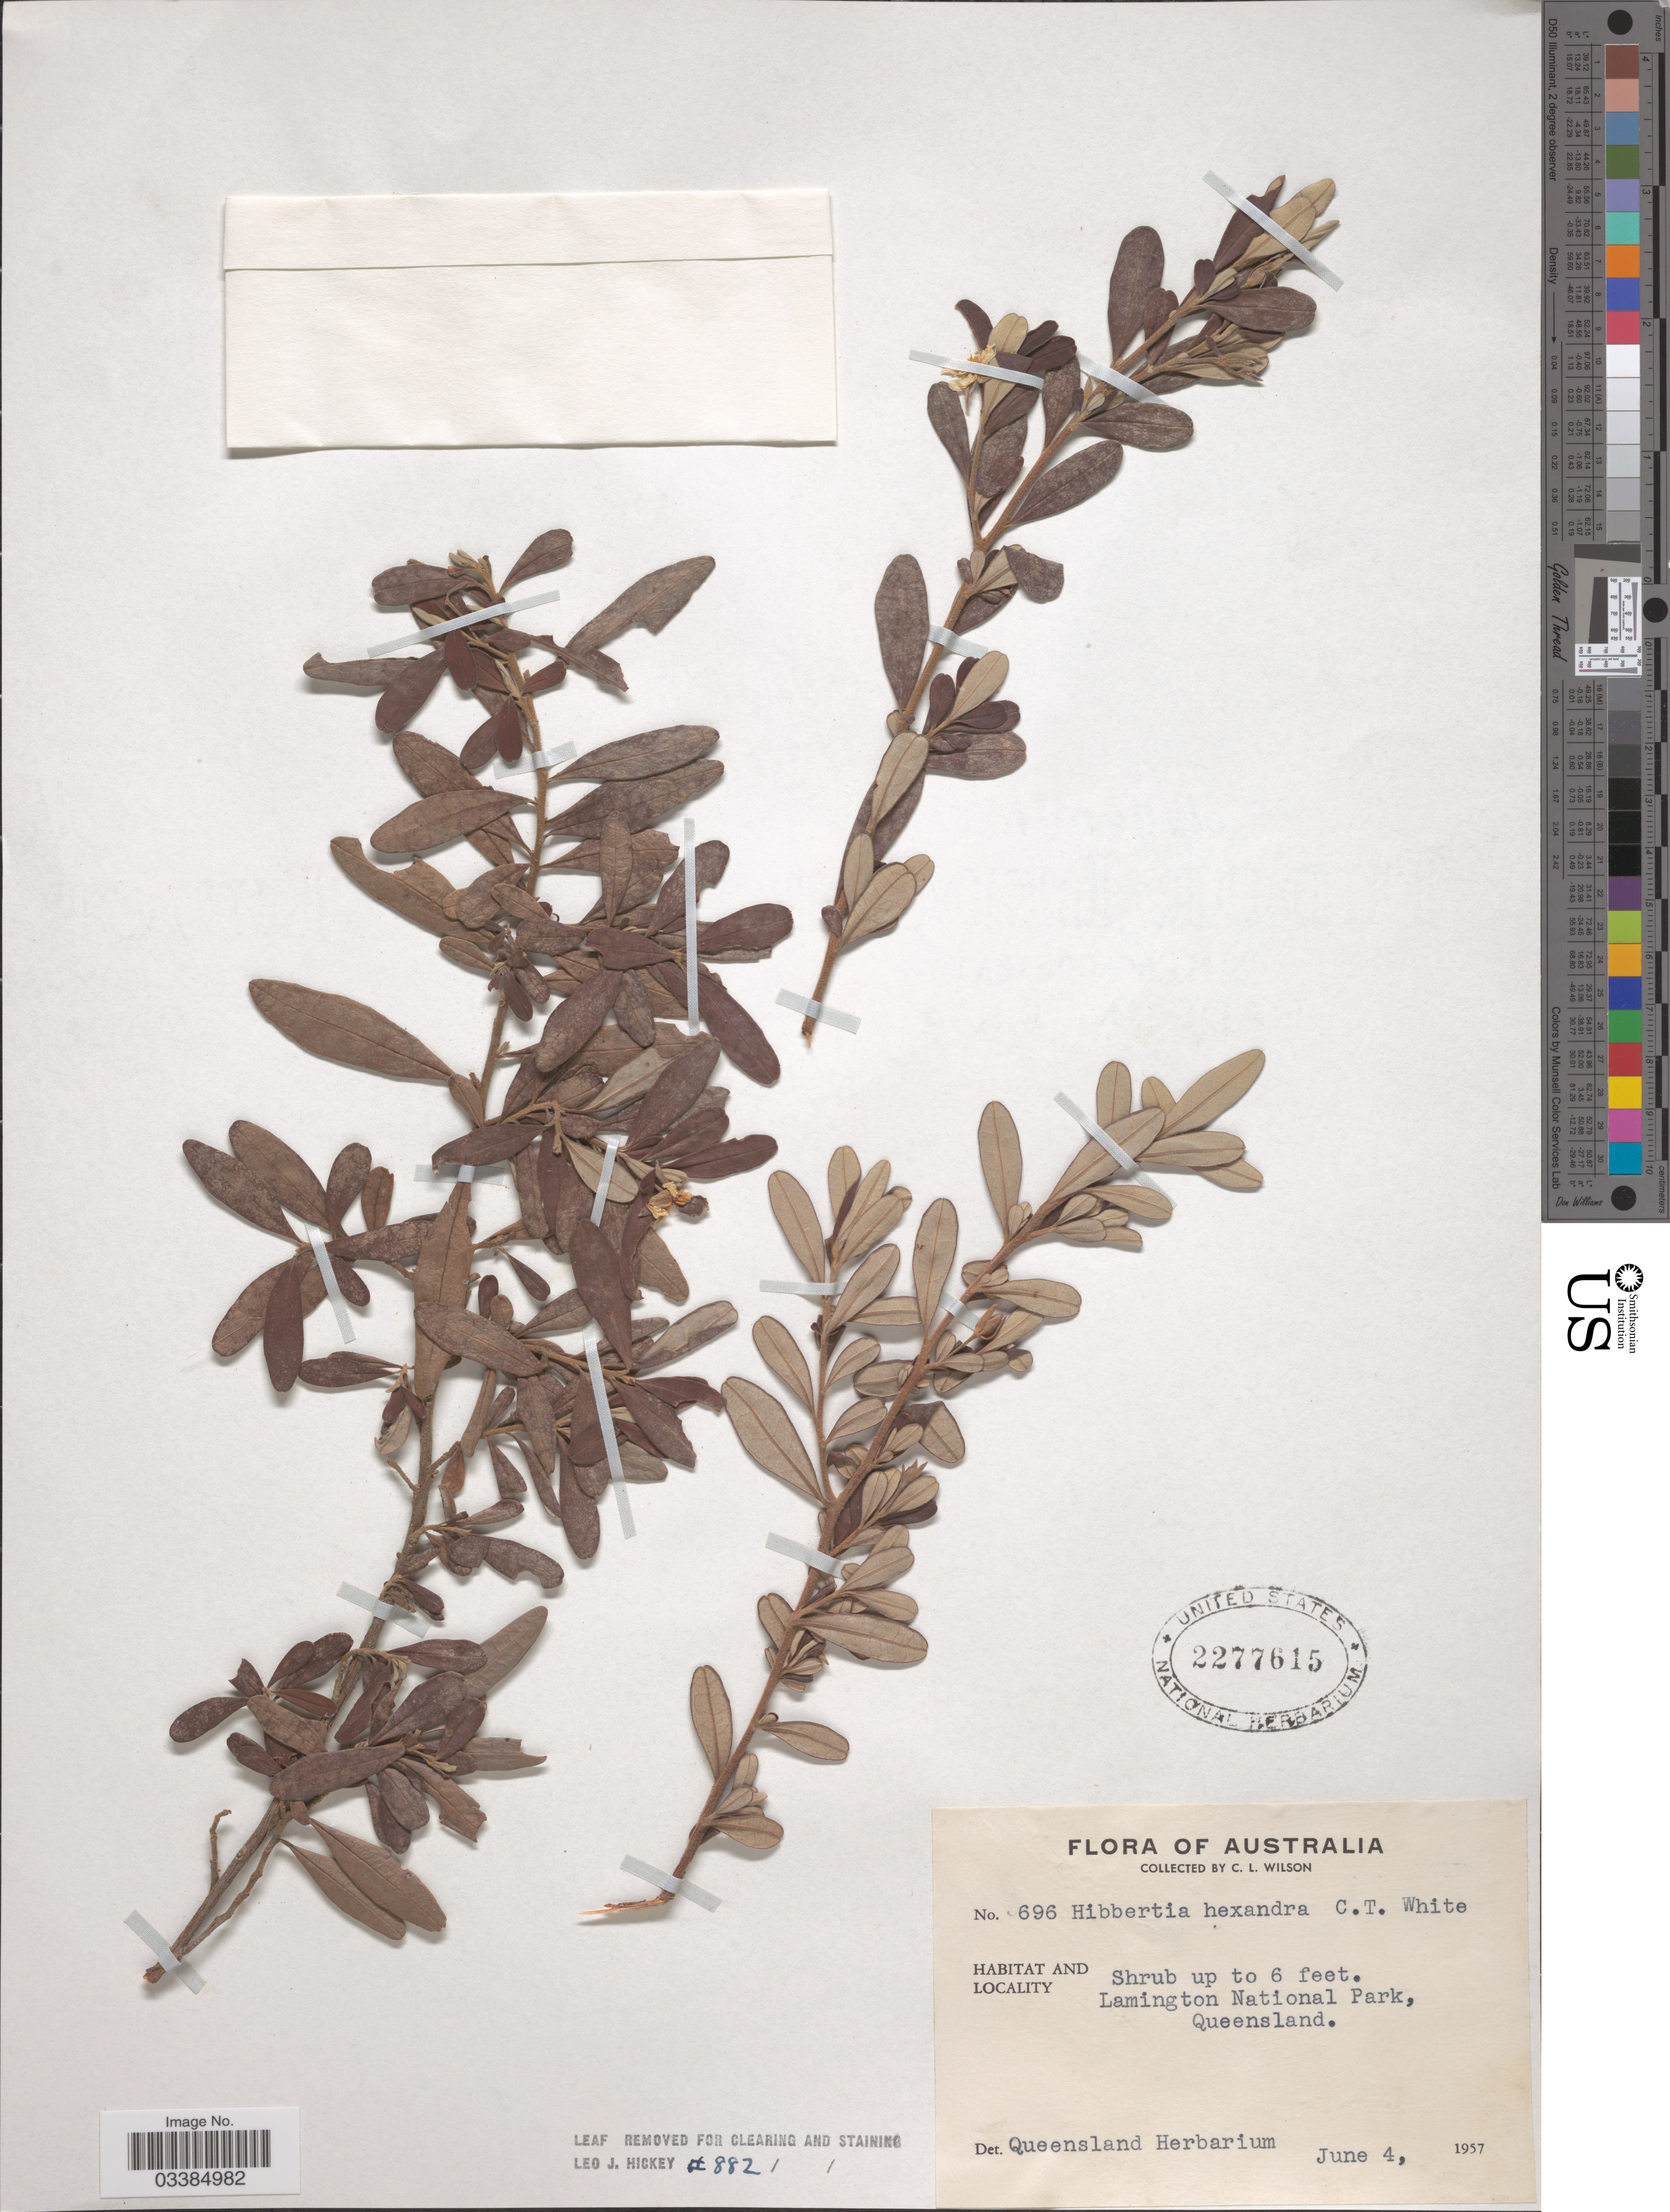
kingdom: Plantae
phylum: Tracheophyta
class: Magnoliopsida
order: Dilleniales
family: Dilleniaceae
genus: Hibbertia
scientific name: Hibbertia hexandra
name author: C.T. White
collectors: C. L. Wilson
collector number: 696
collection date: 1957-06-04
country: Australia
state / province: Queensland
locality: Lamington National Park.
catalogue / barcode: US 2277615